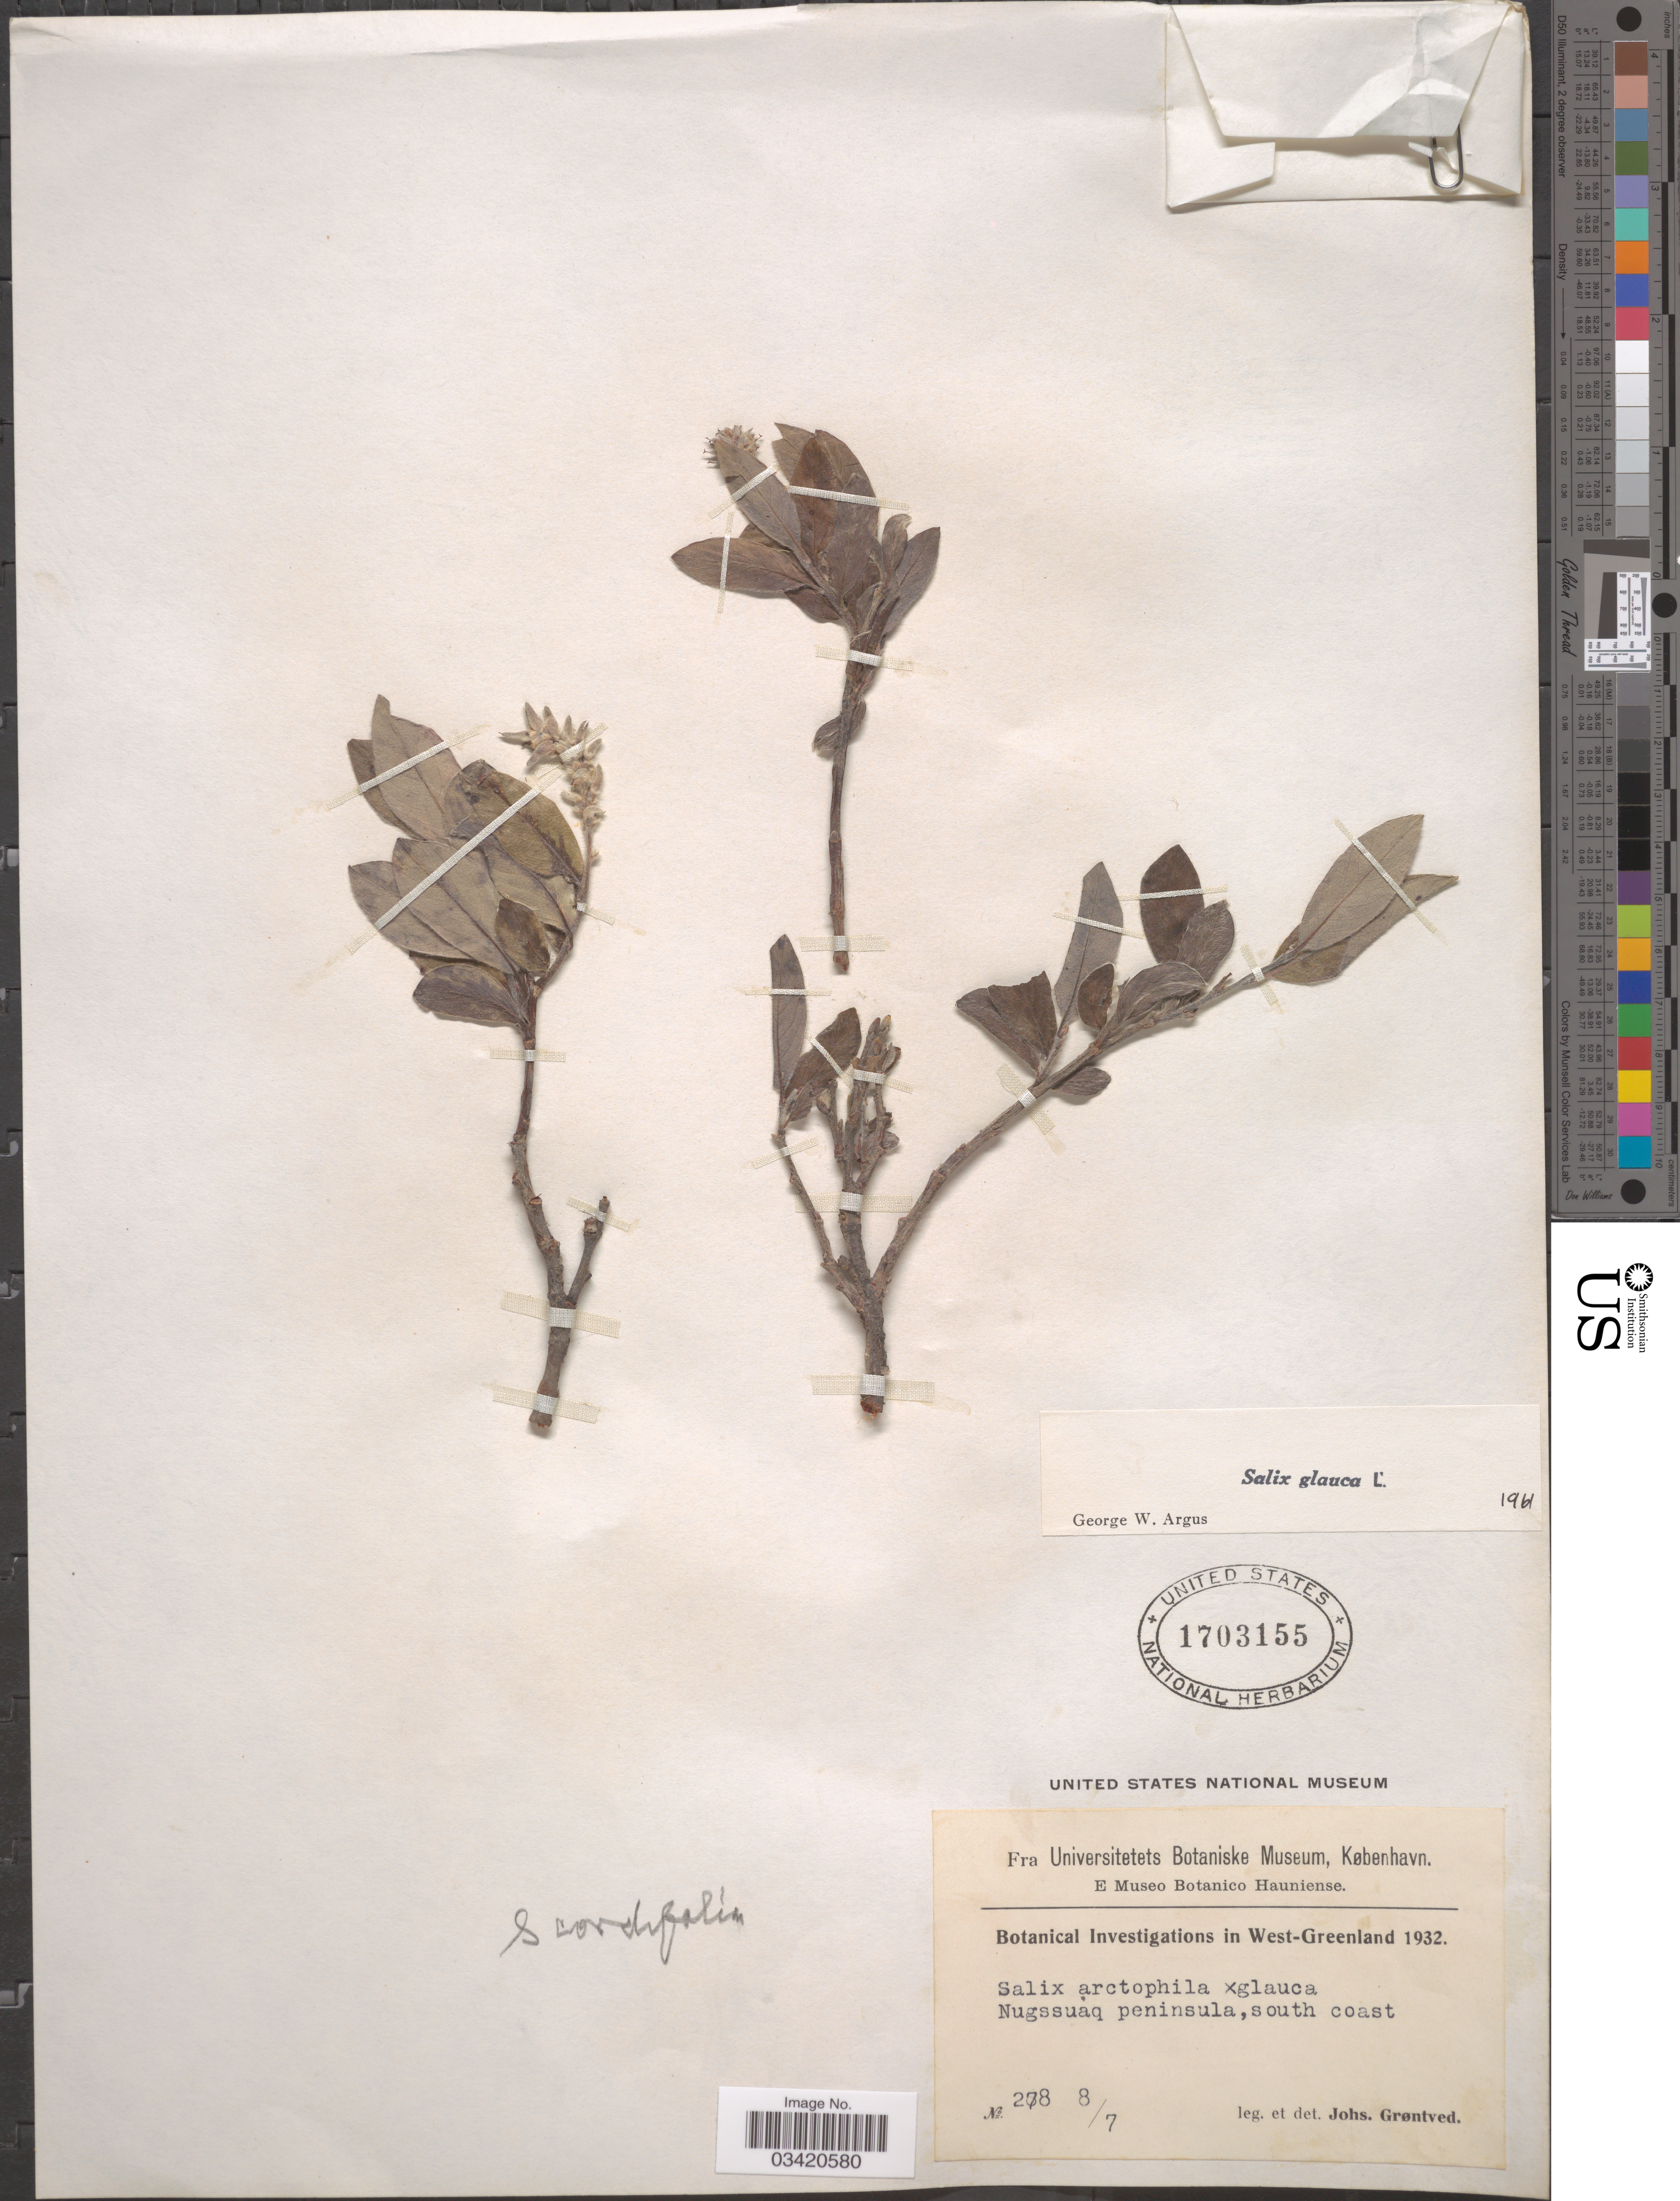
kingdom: Plantae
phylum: Tracheophyta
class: Magnoliopsida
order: Malpighiales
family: Salicaceae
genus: Salix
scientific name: Salix glauca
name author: L.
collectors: J. Grøntved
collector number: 278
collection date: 1932-07-08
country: Greenland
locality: West-Greenland. Nugssuaq peninsula, south coast.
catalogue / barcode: US 1703155